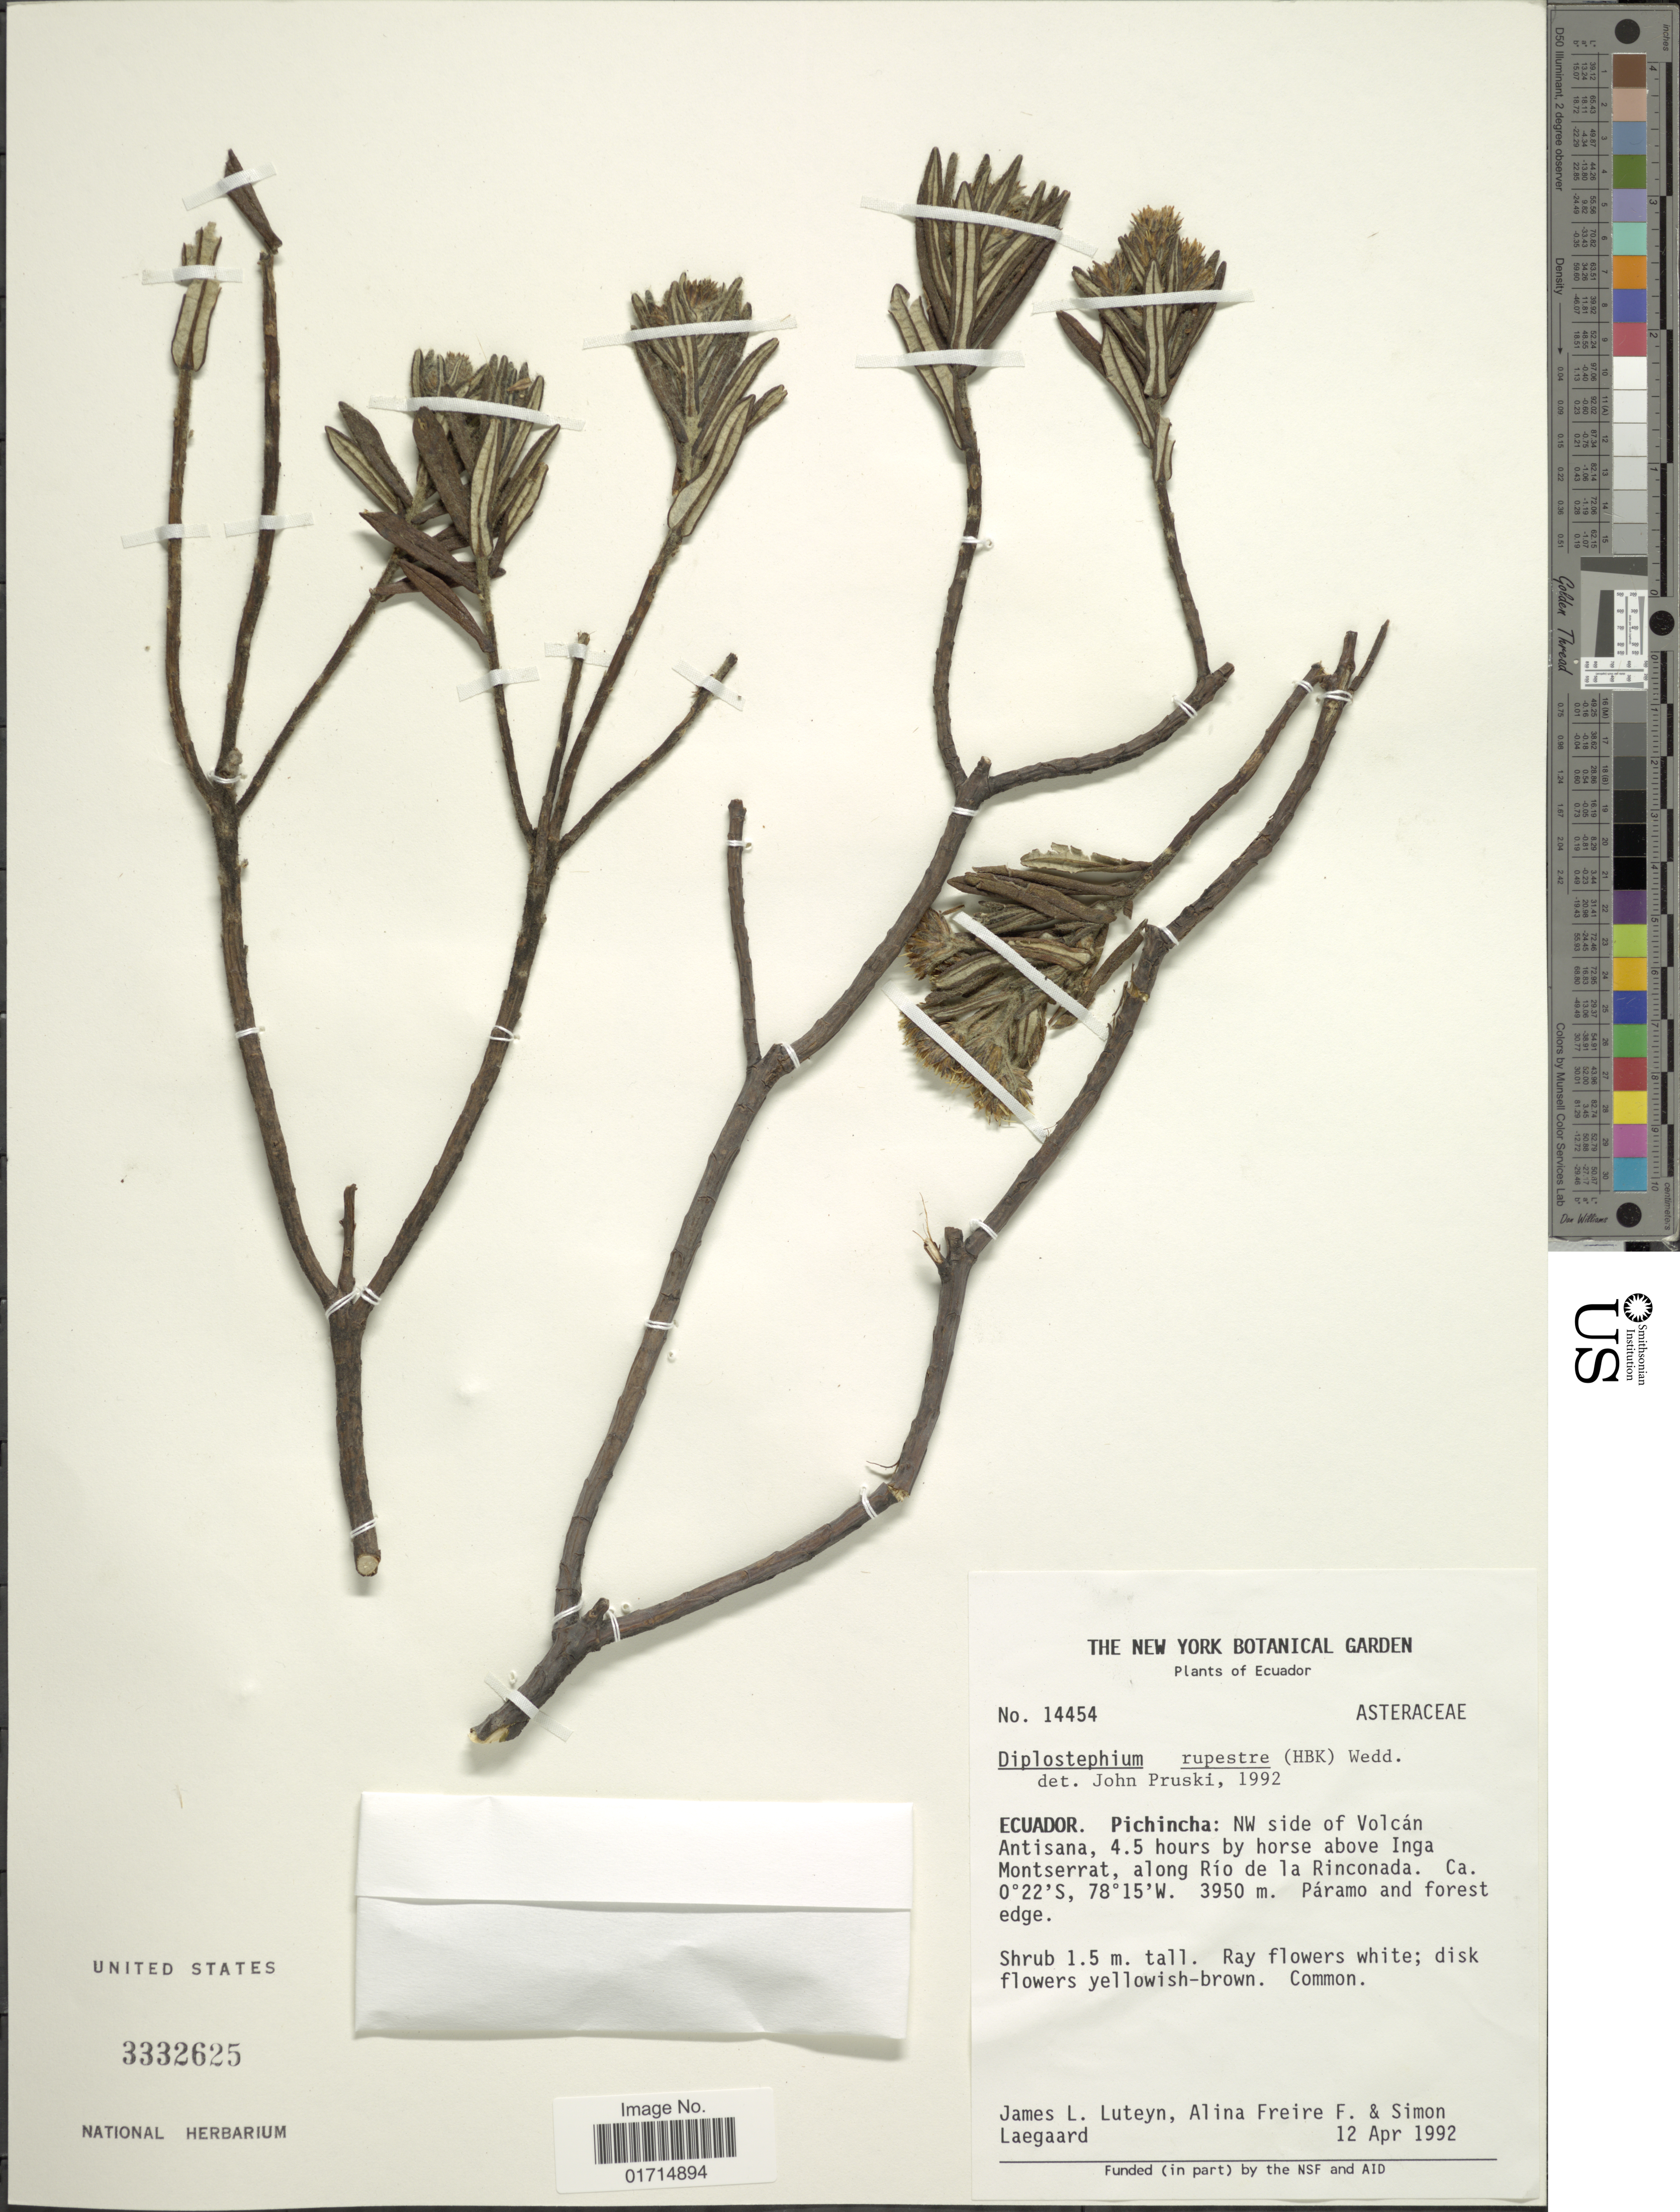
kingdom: Plantae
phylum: Tracheophyta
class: Magnoliopsida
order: Asterales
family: Asteraceae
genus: Diplostephium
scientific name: Diplostephium rupestre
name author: (Kunth) Wedd.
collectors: J. L. Luteyn, A. Freire-Fierro & S. Lægaard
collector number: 14454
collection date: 1992-04-12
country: Ecuador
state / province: Pichincha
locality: Ecuador. Pichincha: NW side of Volcan Anitsana, 4.5 hours by horse above Inga Montserrat, along Rio de la Rinconada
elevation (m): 3950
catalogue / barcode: US 33326025